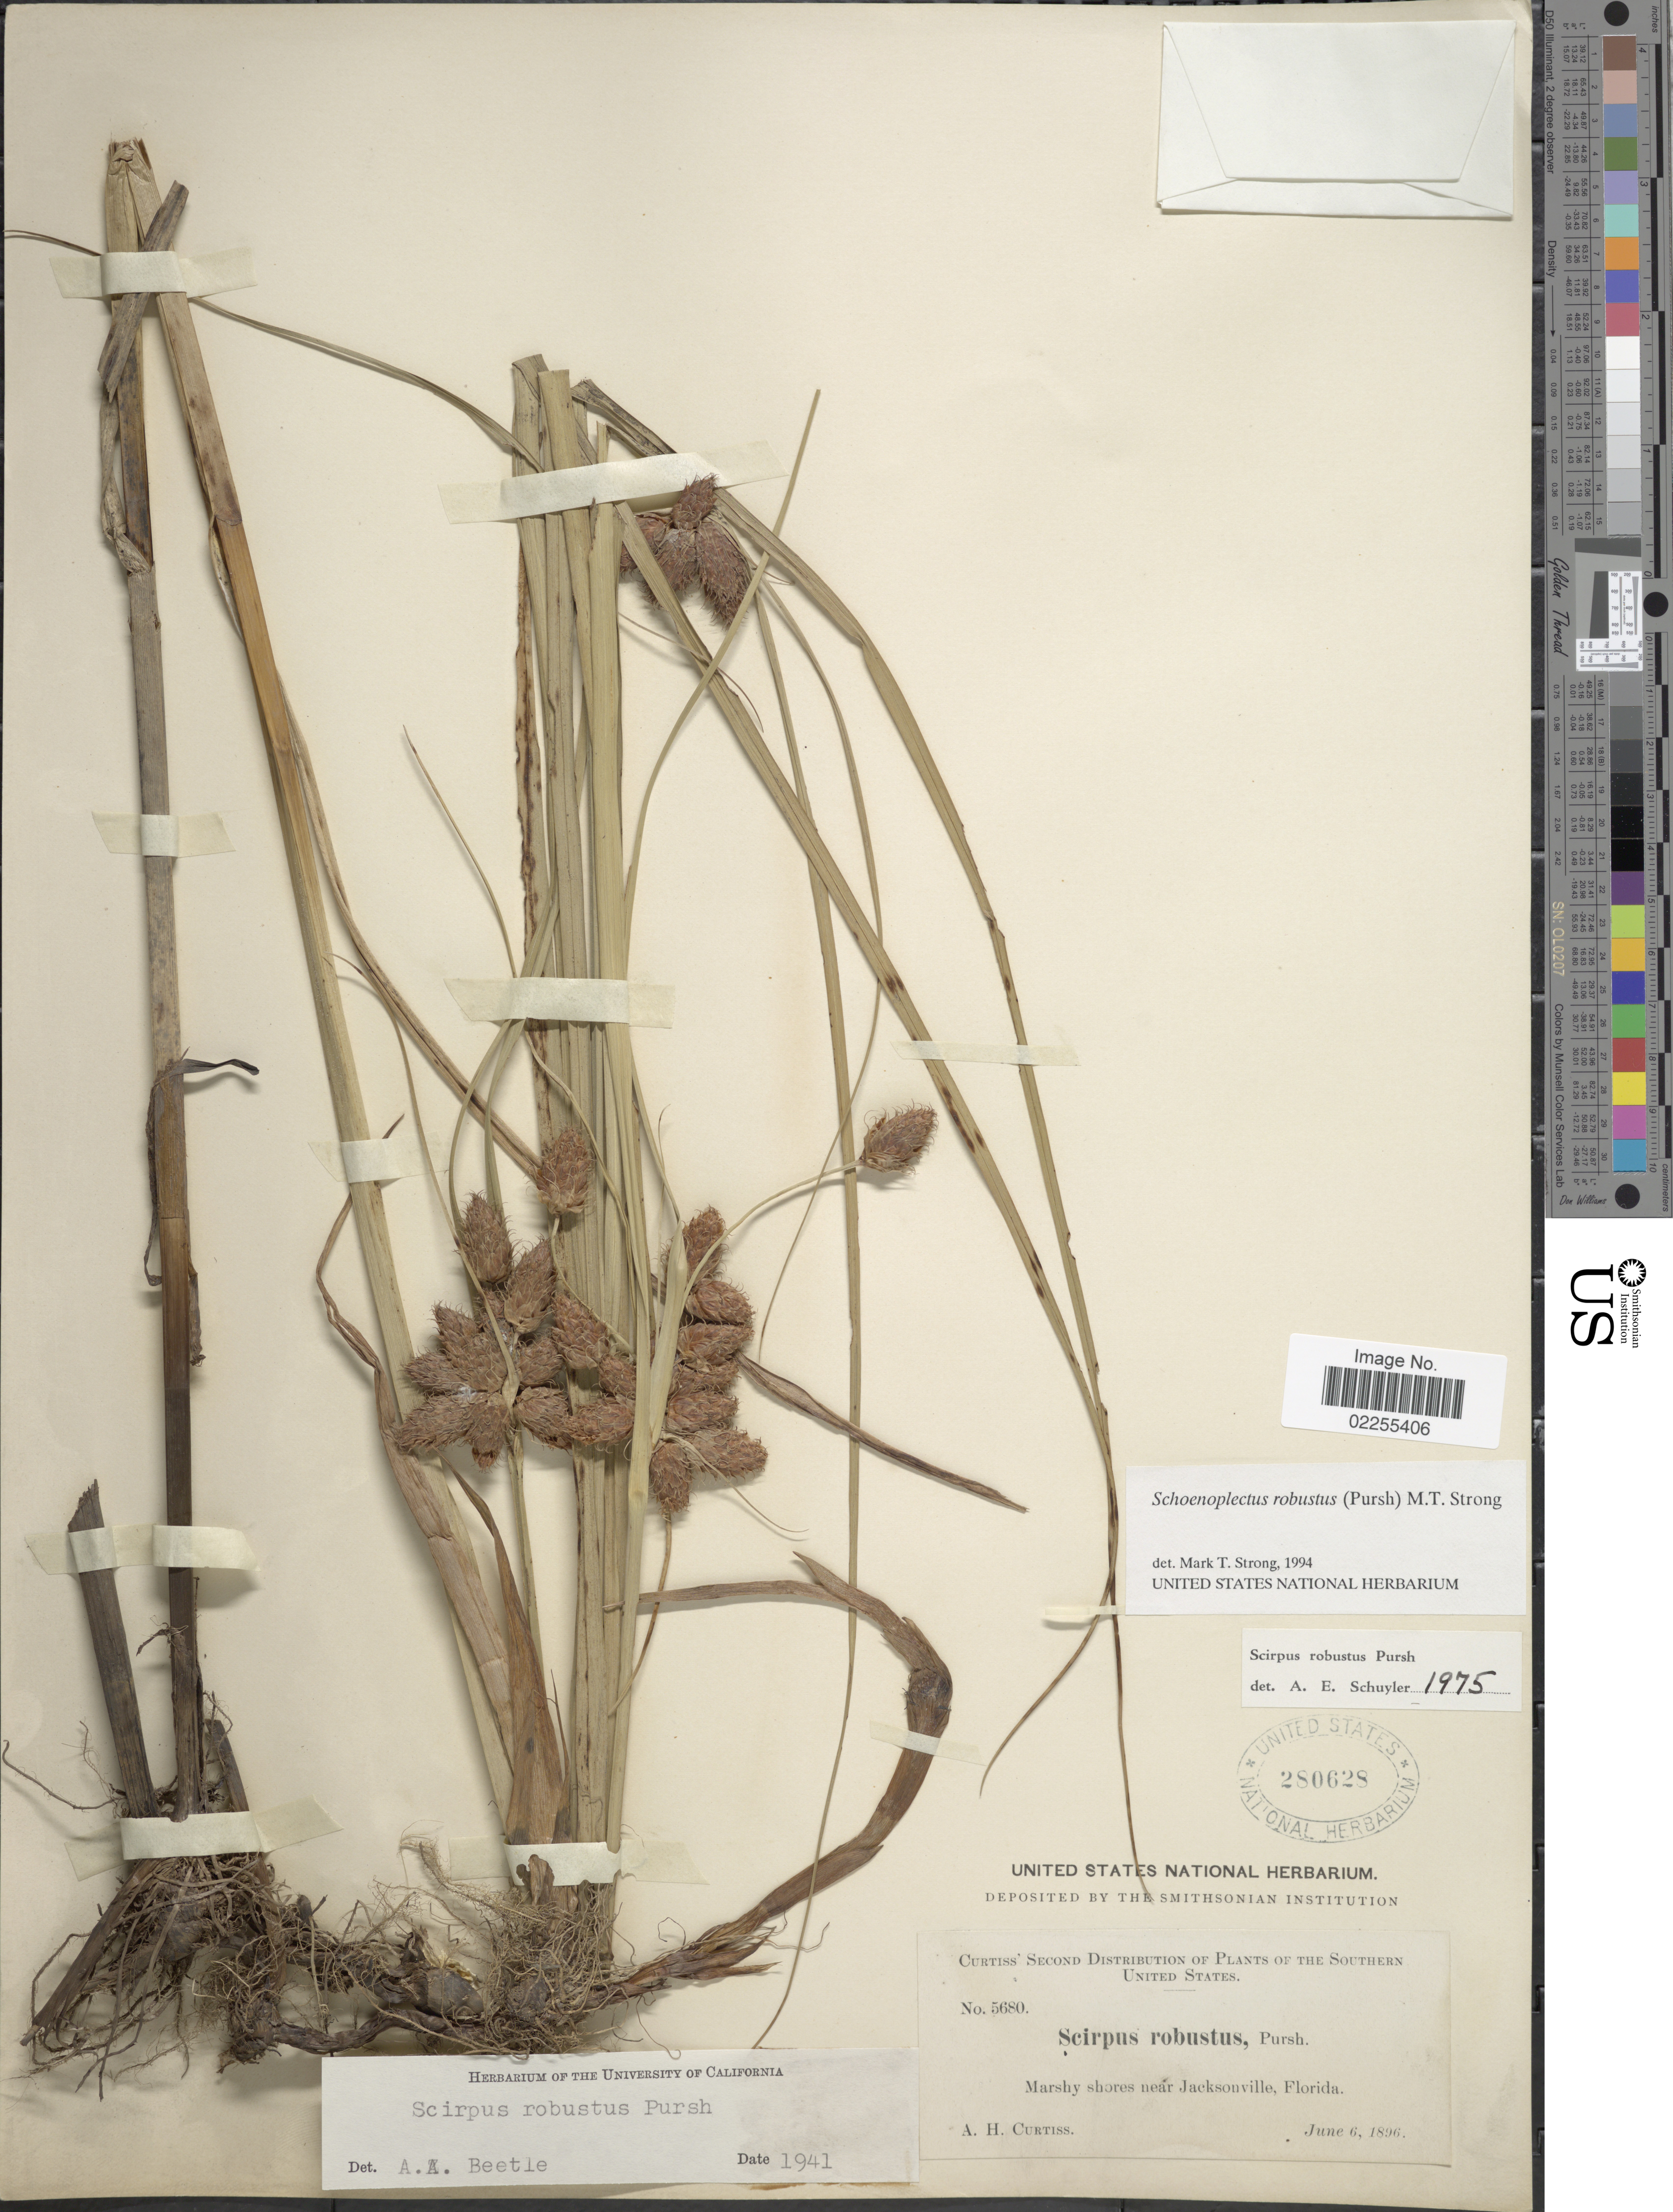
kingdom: Plantae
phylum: Tracheophyta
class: Liliopsida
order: Poales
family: Cyperaceae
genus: Bolboschoenus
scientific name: Bolboschoenus robustus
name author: (Pursh) Soják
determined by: Strong, M. T., (US), Smithsonian Institution - National Museum of Natural History (UNITED STATES)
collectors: A. H. Curtiss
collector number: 5680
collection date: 1896-06-06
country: United States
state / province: Florida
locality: Marshy shores near Jacksonville.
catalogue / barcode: US 280628